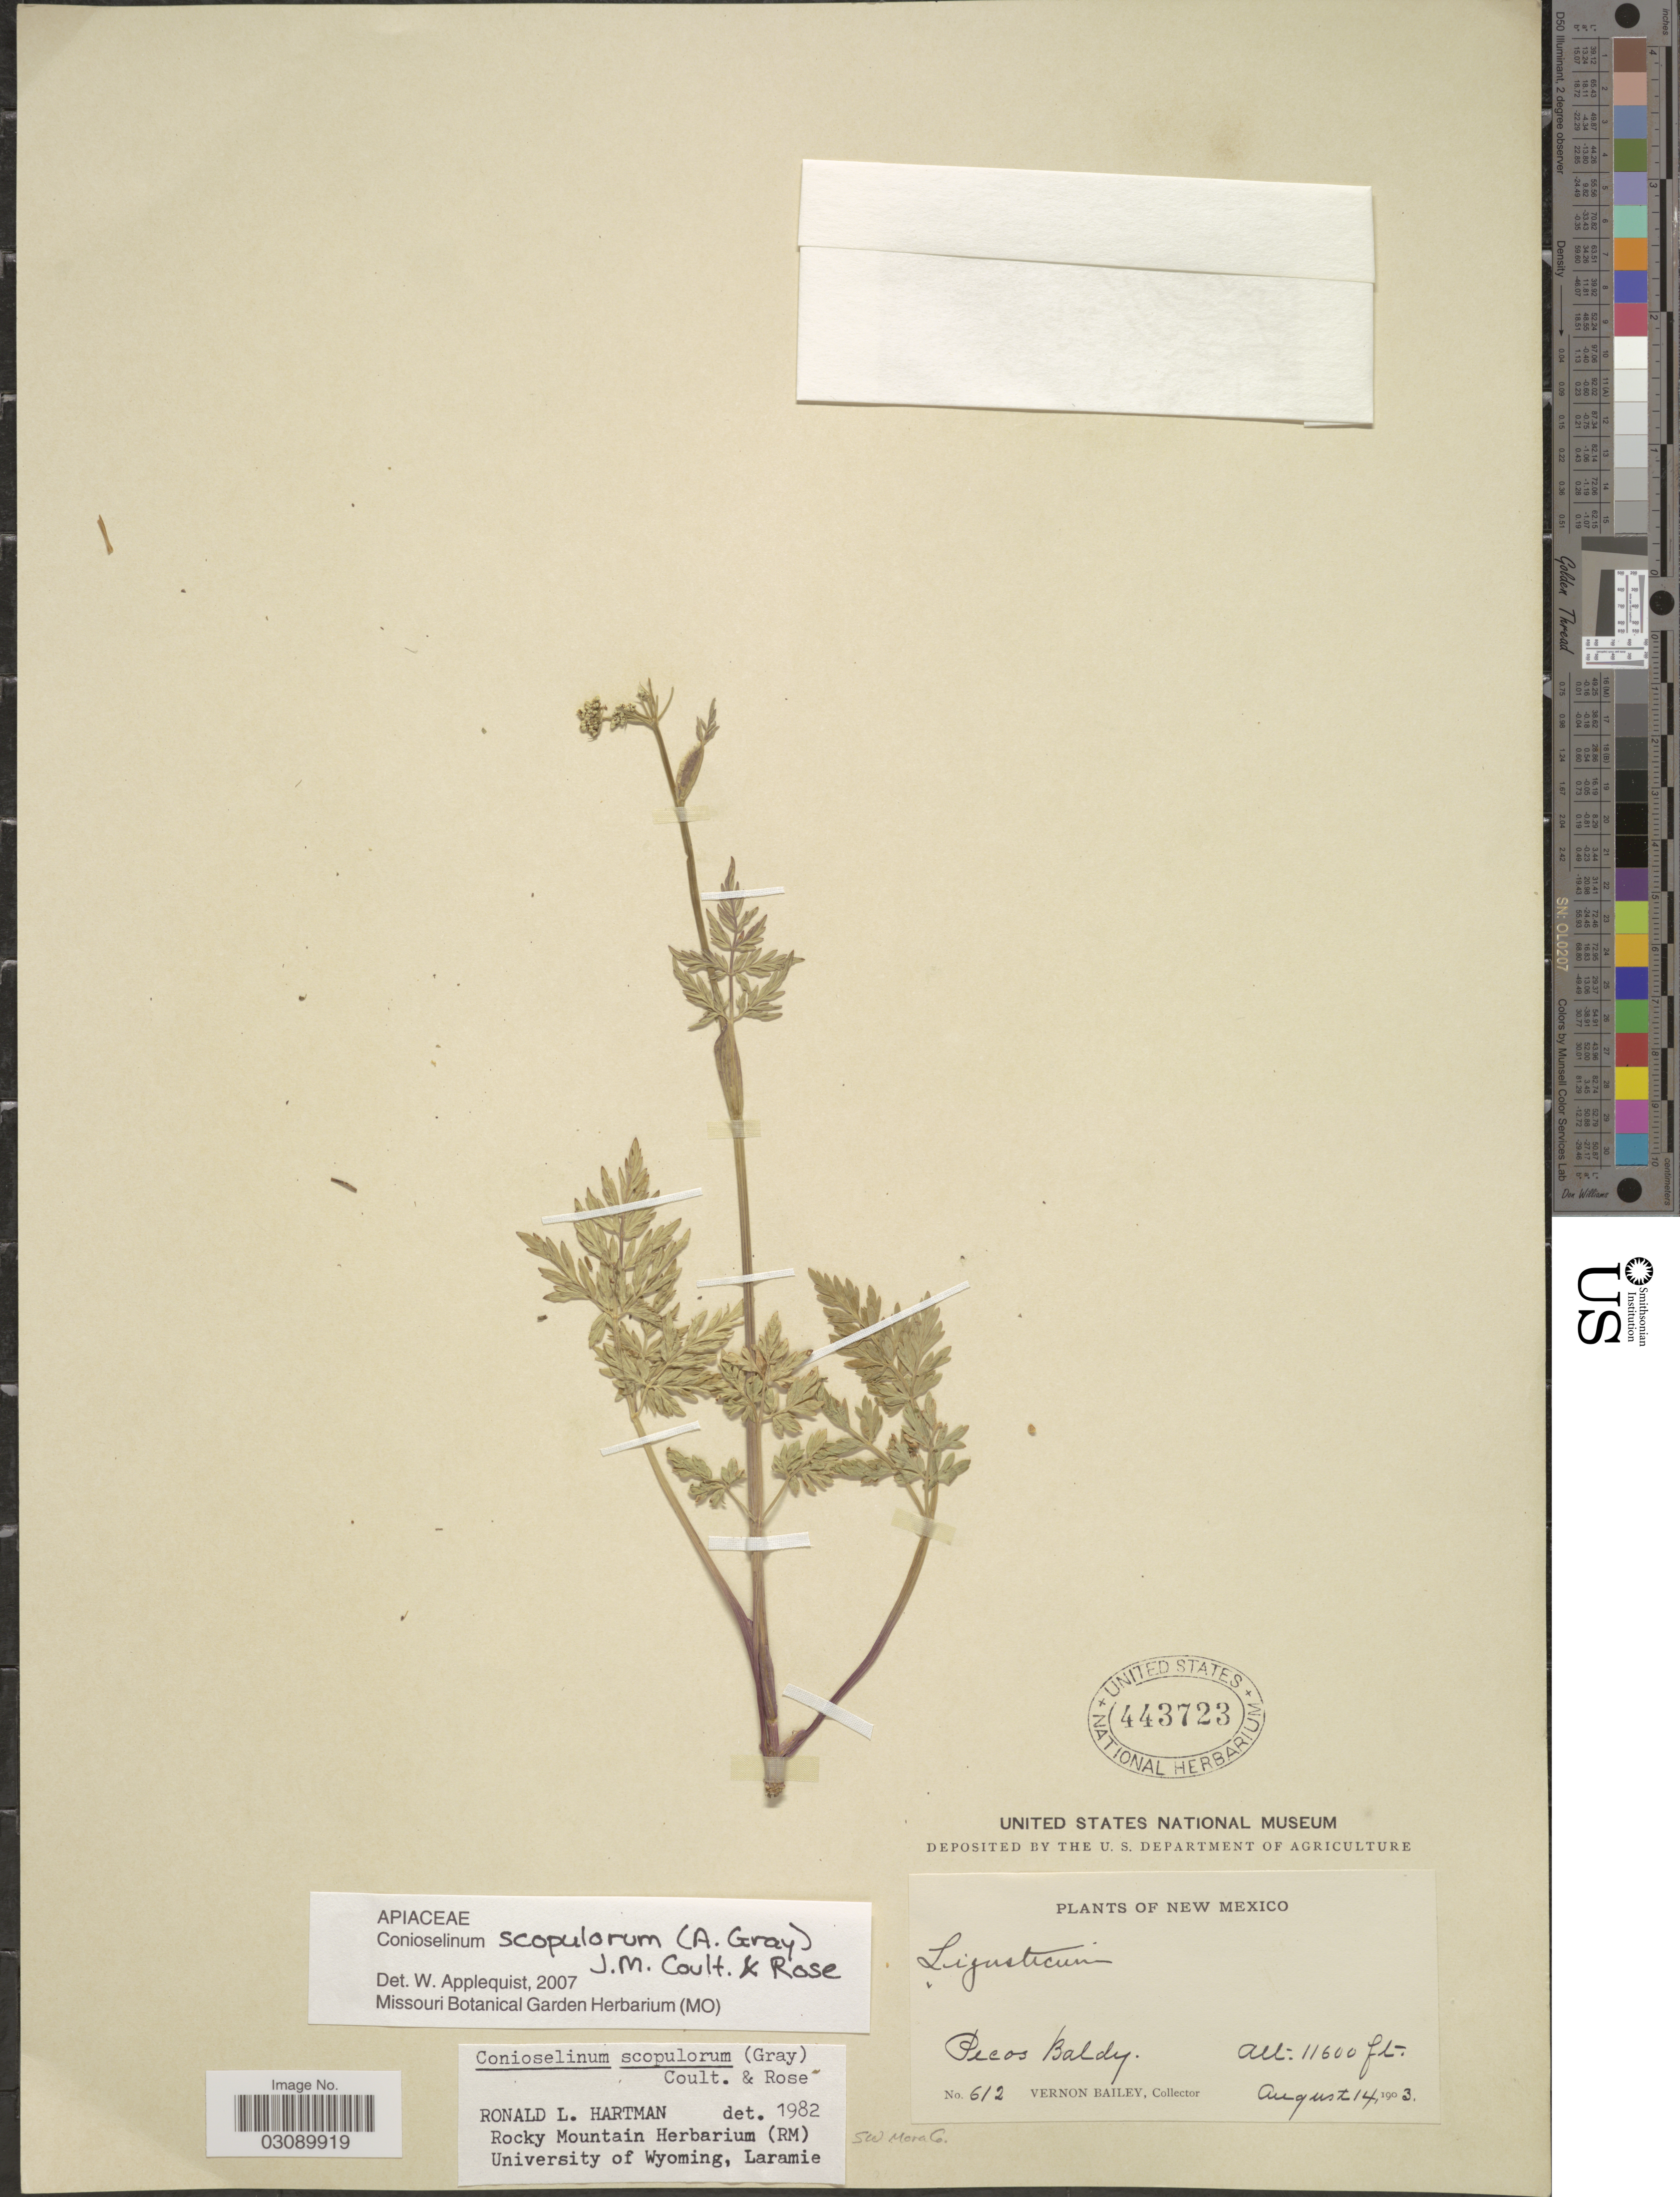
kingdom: Plantae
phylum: Tracheophyta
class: Magnoliopsida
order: Apiales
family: Apiaceae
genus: Conioselinum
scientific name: Conioselinum scopulorum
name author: (A. Gray) J.M. Coult. & Rose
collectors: V. O. Bailey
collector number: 612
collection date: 1903-08-14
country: United States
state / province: New Mexico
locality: Pecos Baldy. SW Mora Co.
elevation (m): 3536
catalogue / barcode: US 443723